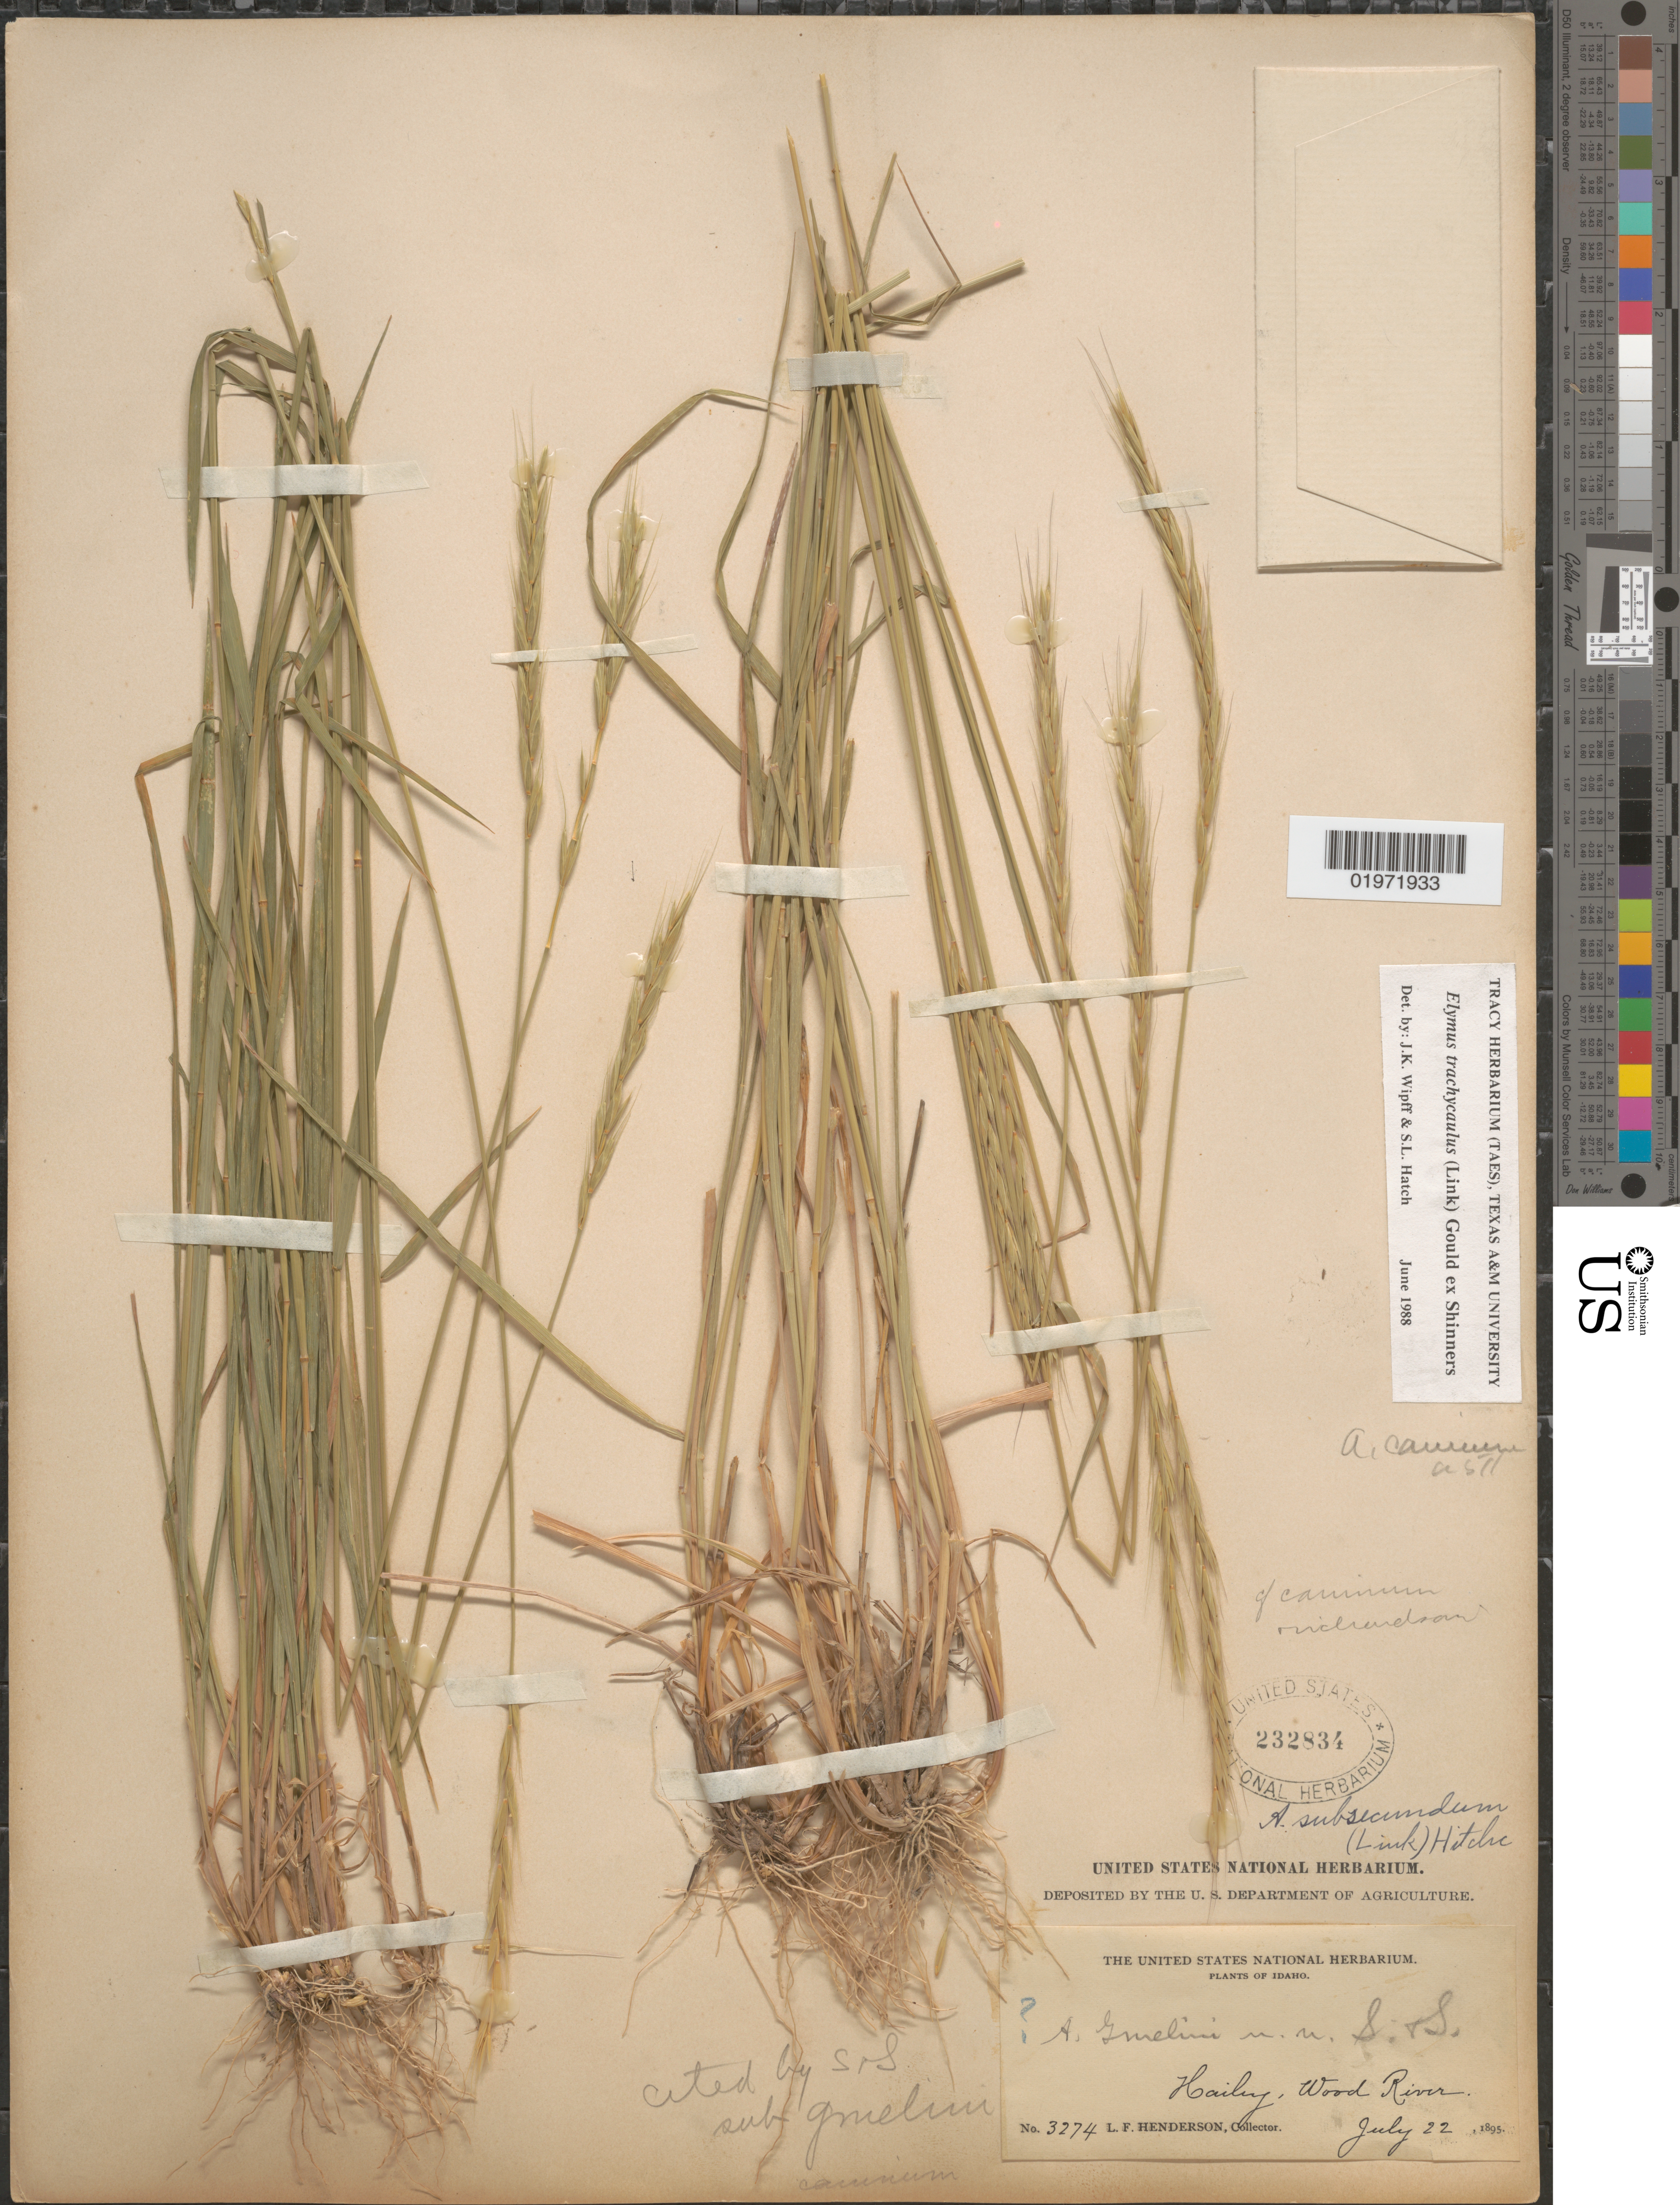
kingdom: Plantae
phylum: Tracheophyta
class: Liliopsida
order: Poales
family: Poaceae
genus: Elymus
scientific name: Elymus trachycaulus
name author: (Link) Gould ex Shinners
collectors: L. Henderson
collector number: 3274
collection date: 1895-07-22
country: United States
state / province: Idaho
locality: Hailey, Wood River.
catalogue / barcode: US 232834